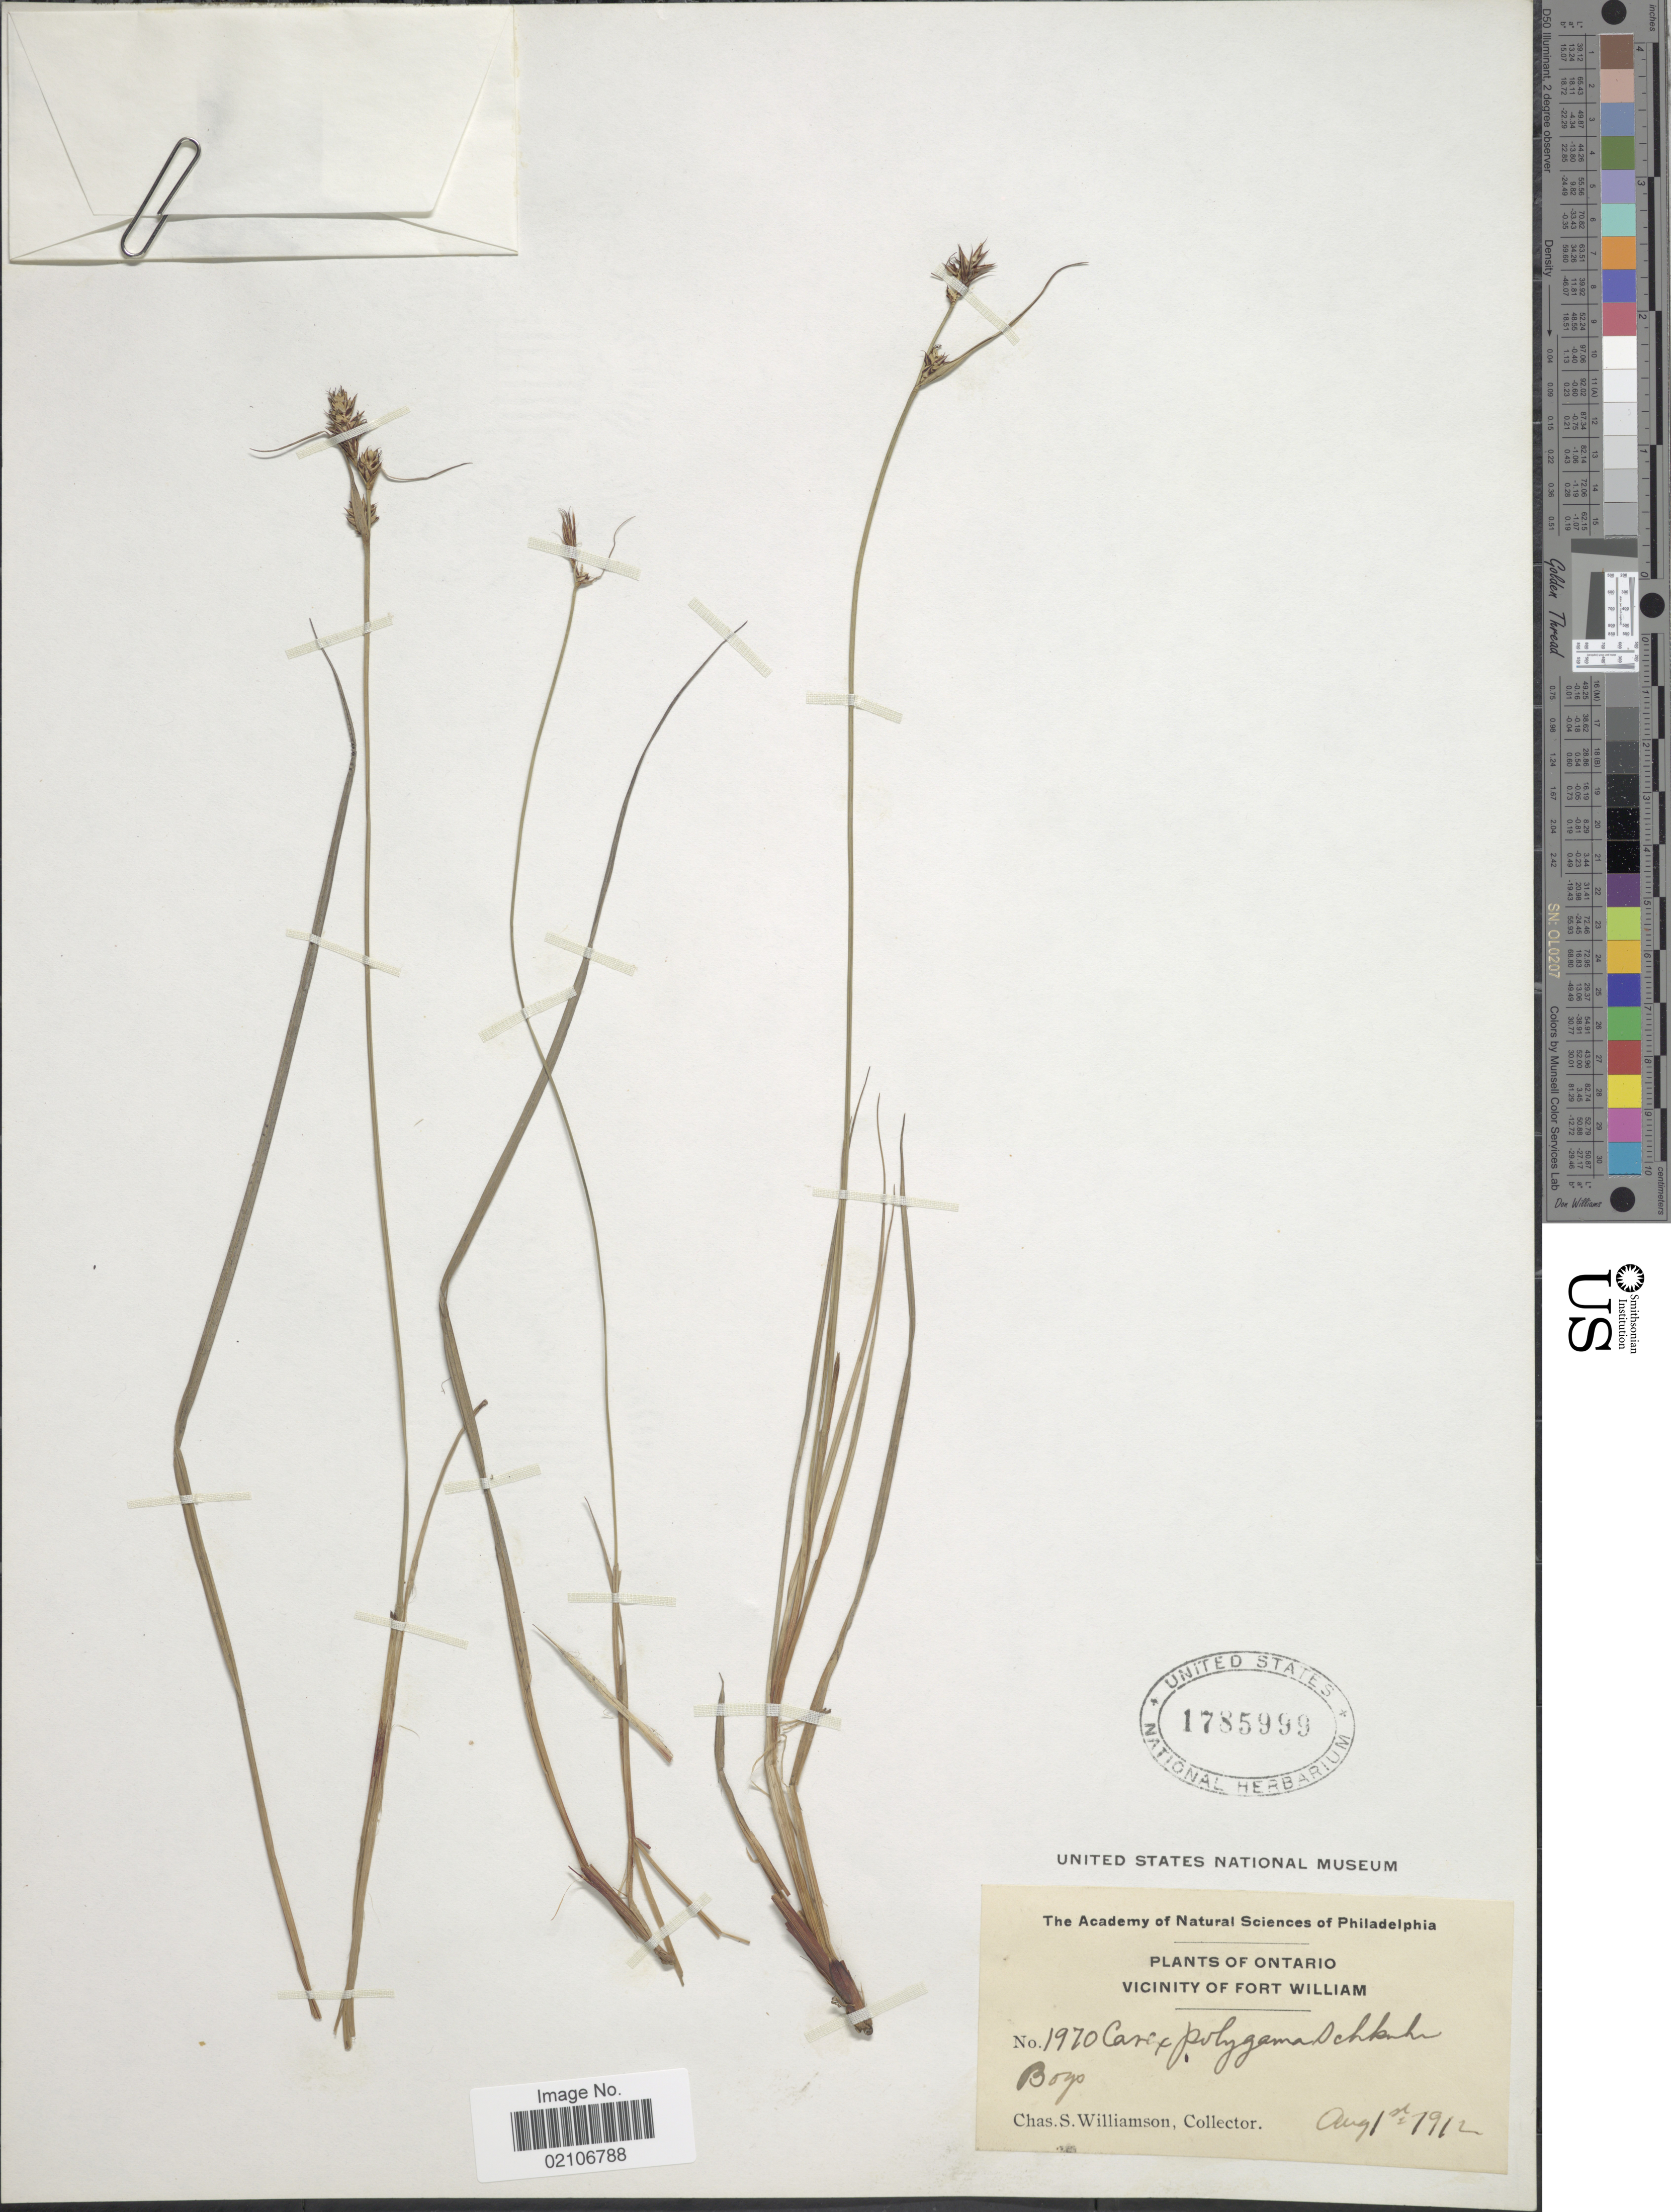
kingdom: Plantae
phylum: Tracheophyta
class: Liliopsida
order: Poales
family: Cyperaceae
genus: Carex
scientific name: Carex buxbaumii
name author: Wahlenb.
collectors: C. Williamson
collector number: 1970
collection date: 1912-08-01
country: Canada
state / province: Ontario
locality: Ontario, Vicinity of Fort William. Bogs.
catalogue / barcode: US 1785999